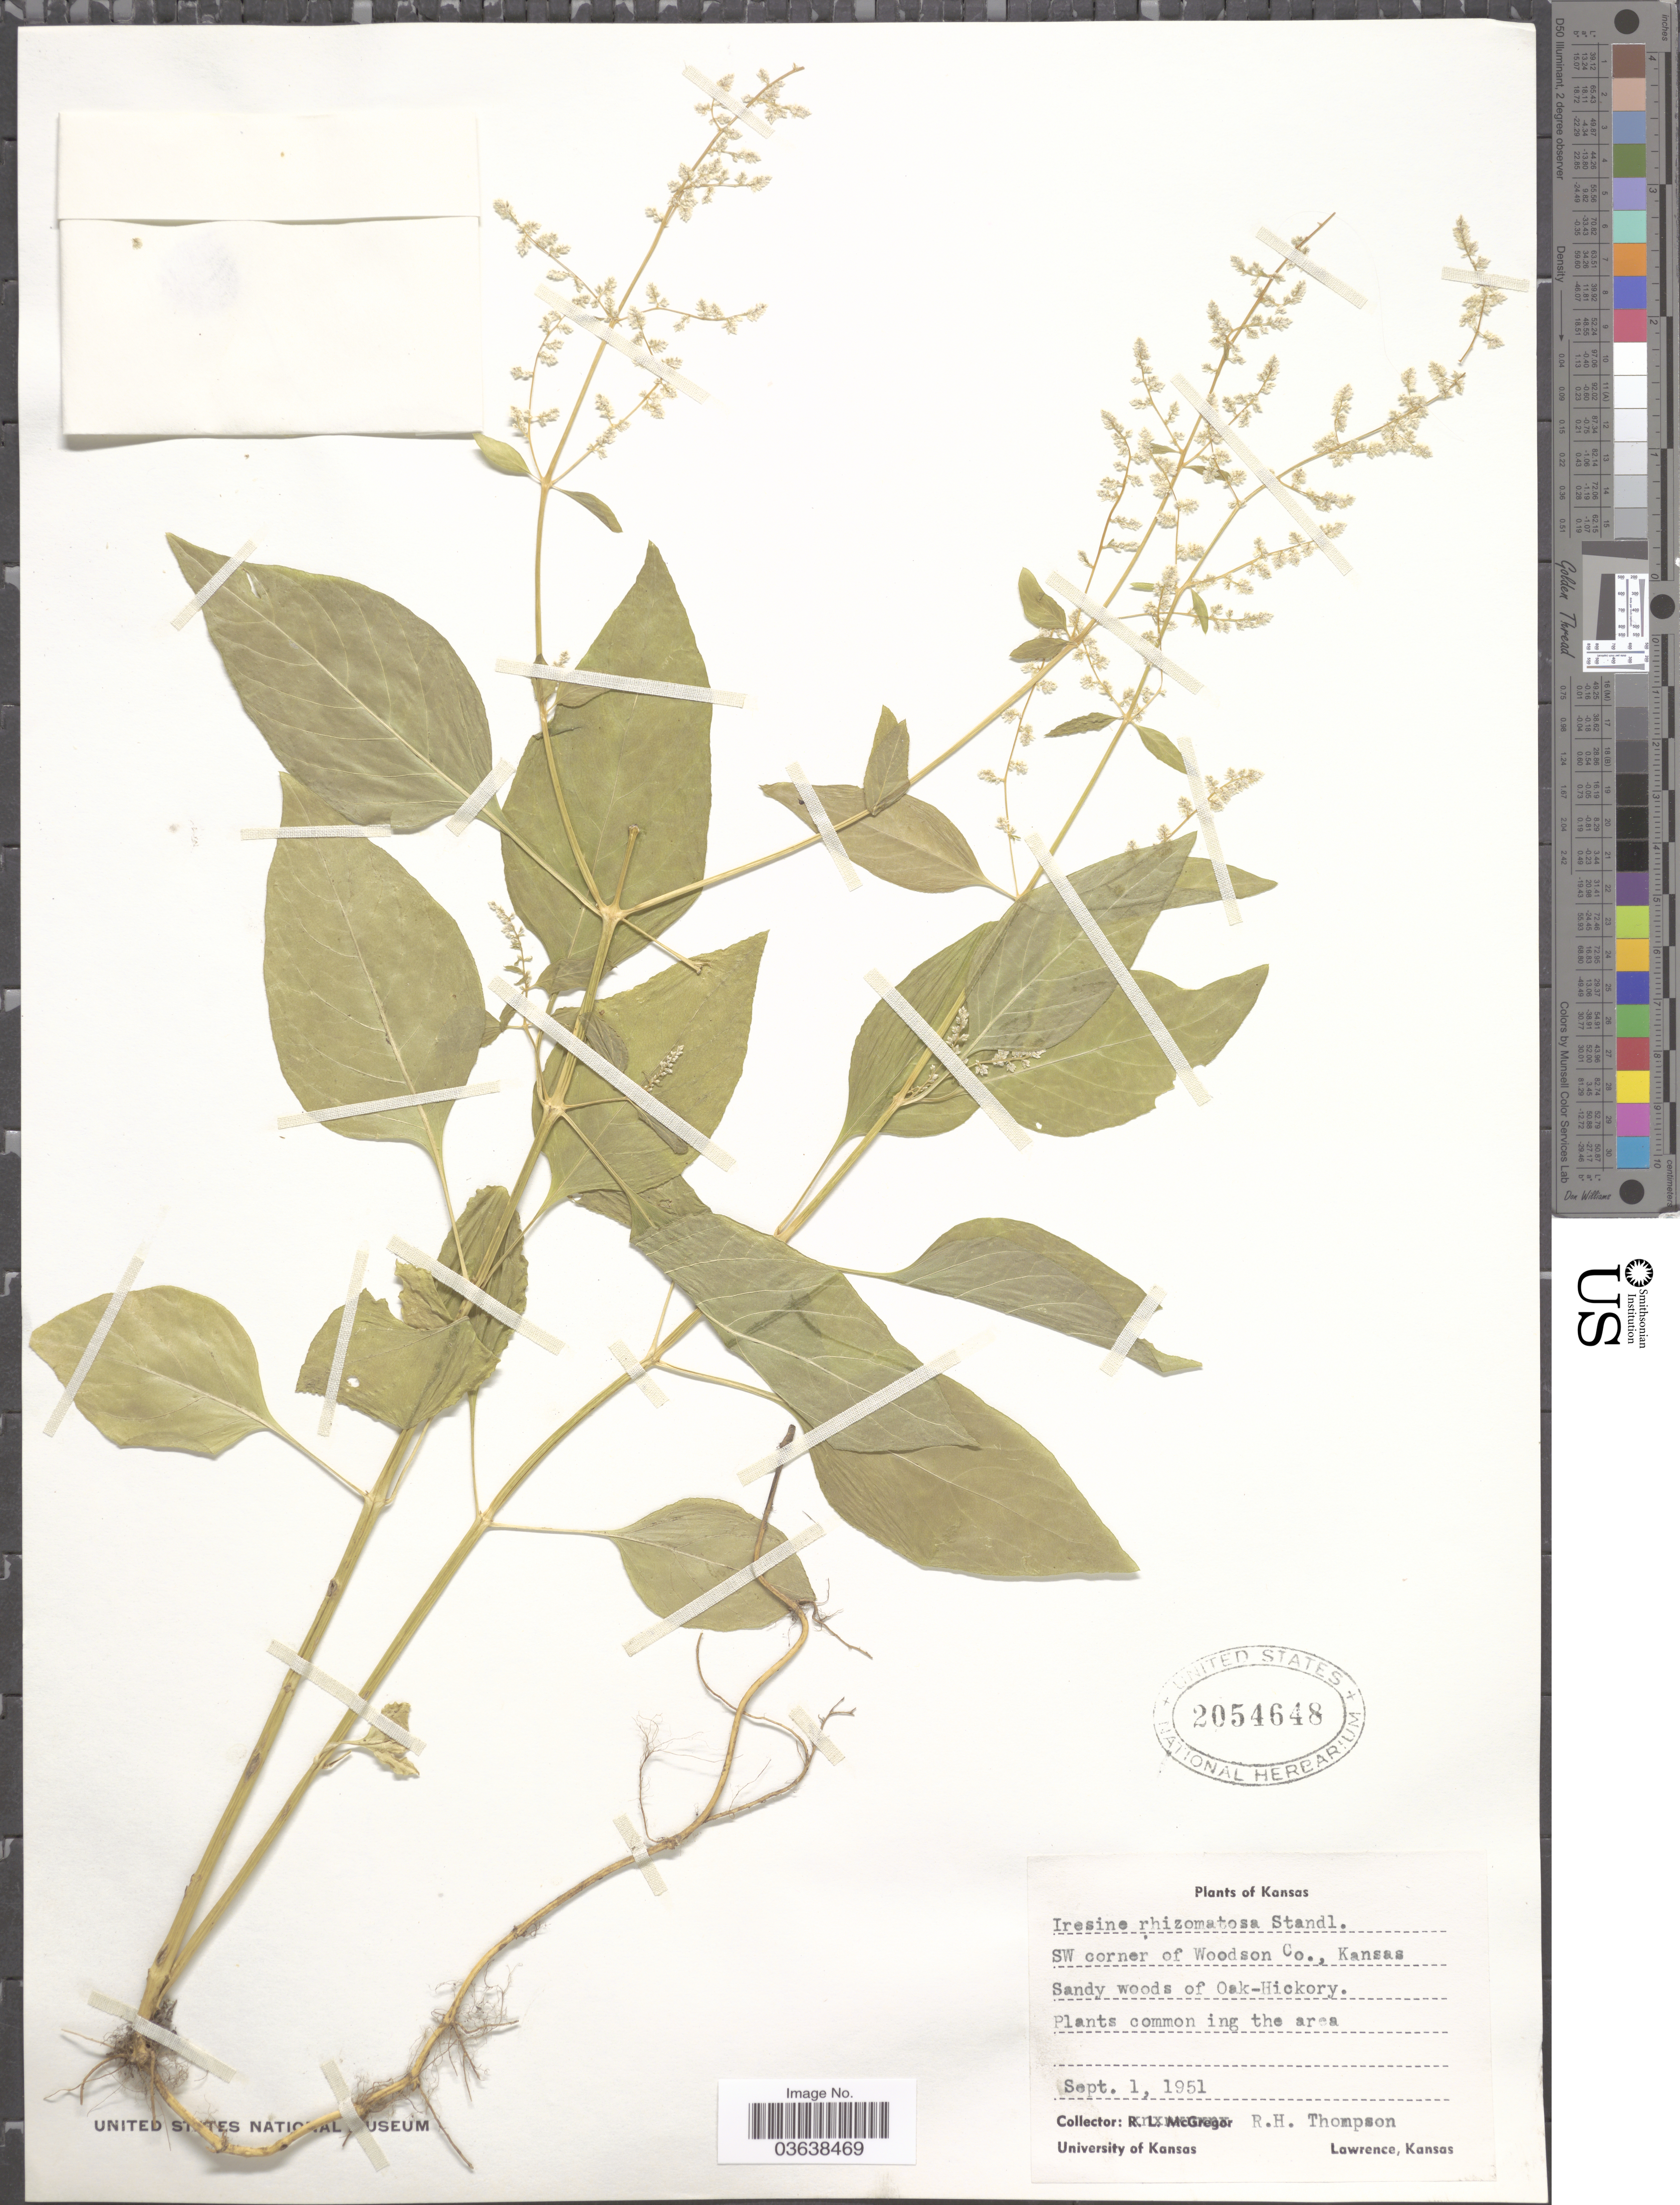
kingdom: Plantae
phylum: Tracheophyta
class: Magnoliopsida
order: Caryophyllales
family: Amaranthaceae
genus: Iresine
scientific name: Iresine rhizomatosa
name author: Standl.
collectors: R. H. Thompson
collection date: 1951-09-01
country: United States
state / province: Kansas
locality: SW corner of Woodson Co.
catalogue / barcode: US 2054648